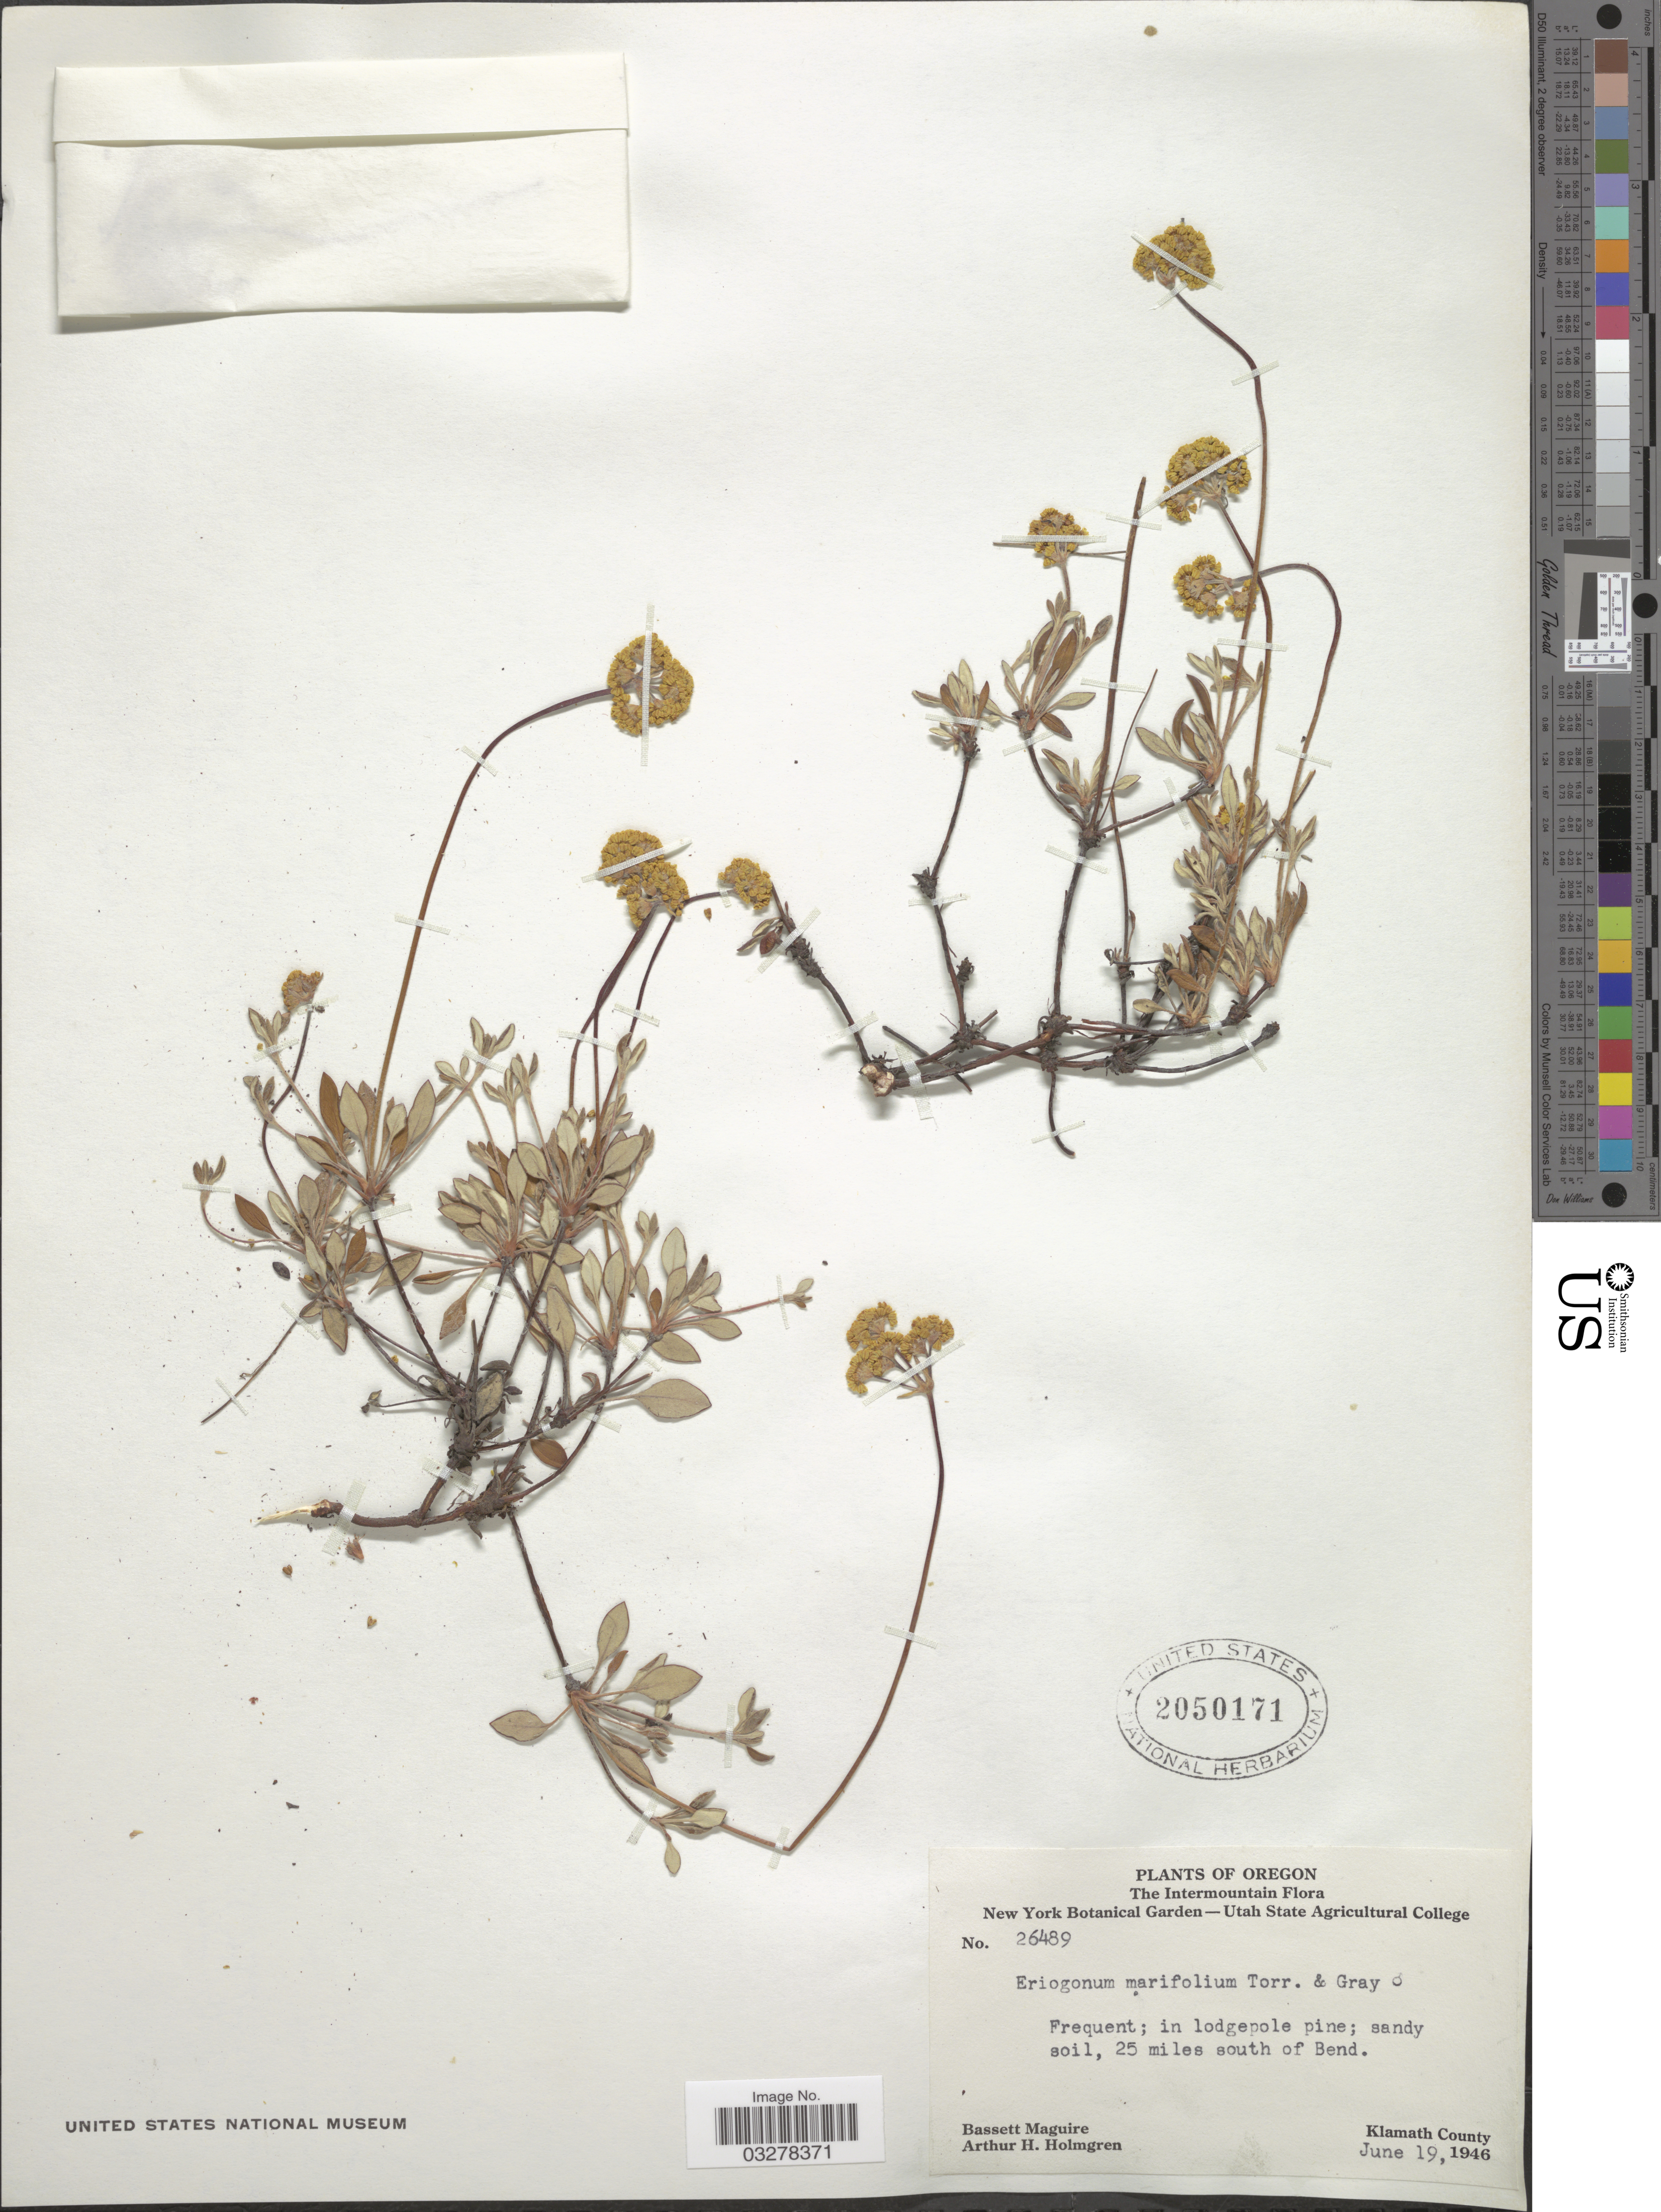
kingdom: Plantae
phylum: Tracheophyta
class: Magnoliopsida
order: Caryophyllales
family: Polygonaceae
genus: Eriogonum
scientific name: Eriogonum marifolium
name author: Torr. & A. Gray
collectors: B. Maguire & A. H. Holmgren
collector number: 26489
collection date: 1946-06-19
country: United States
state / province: Oregon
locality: Intermountain. 25 miles south of Bend. Klamath County.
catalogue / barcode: US 2050171